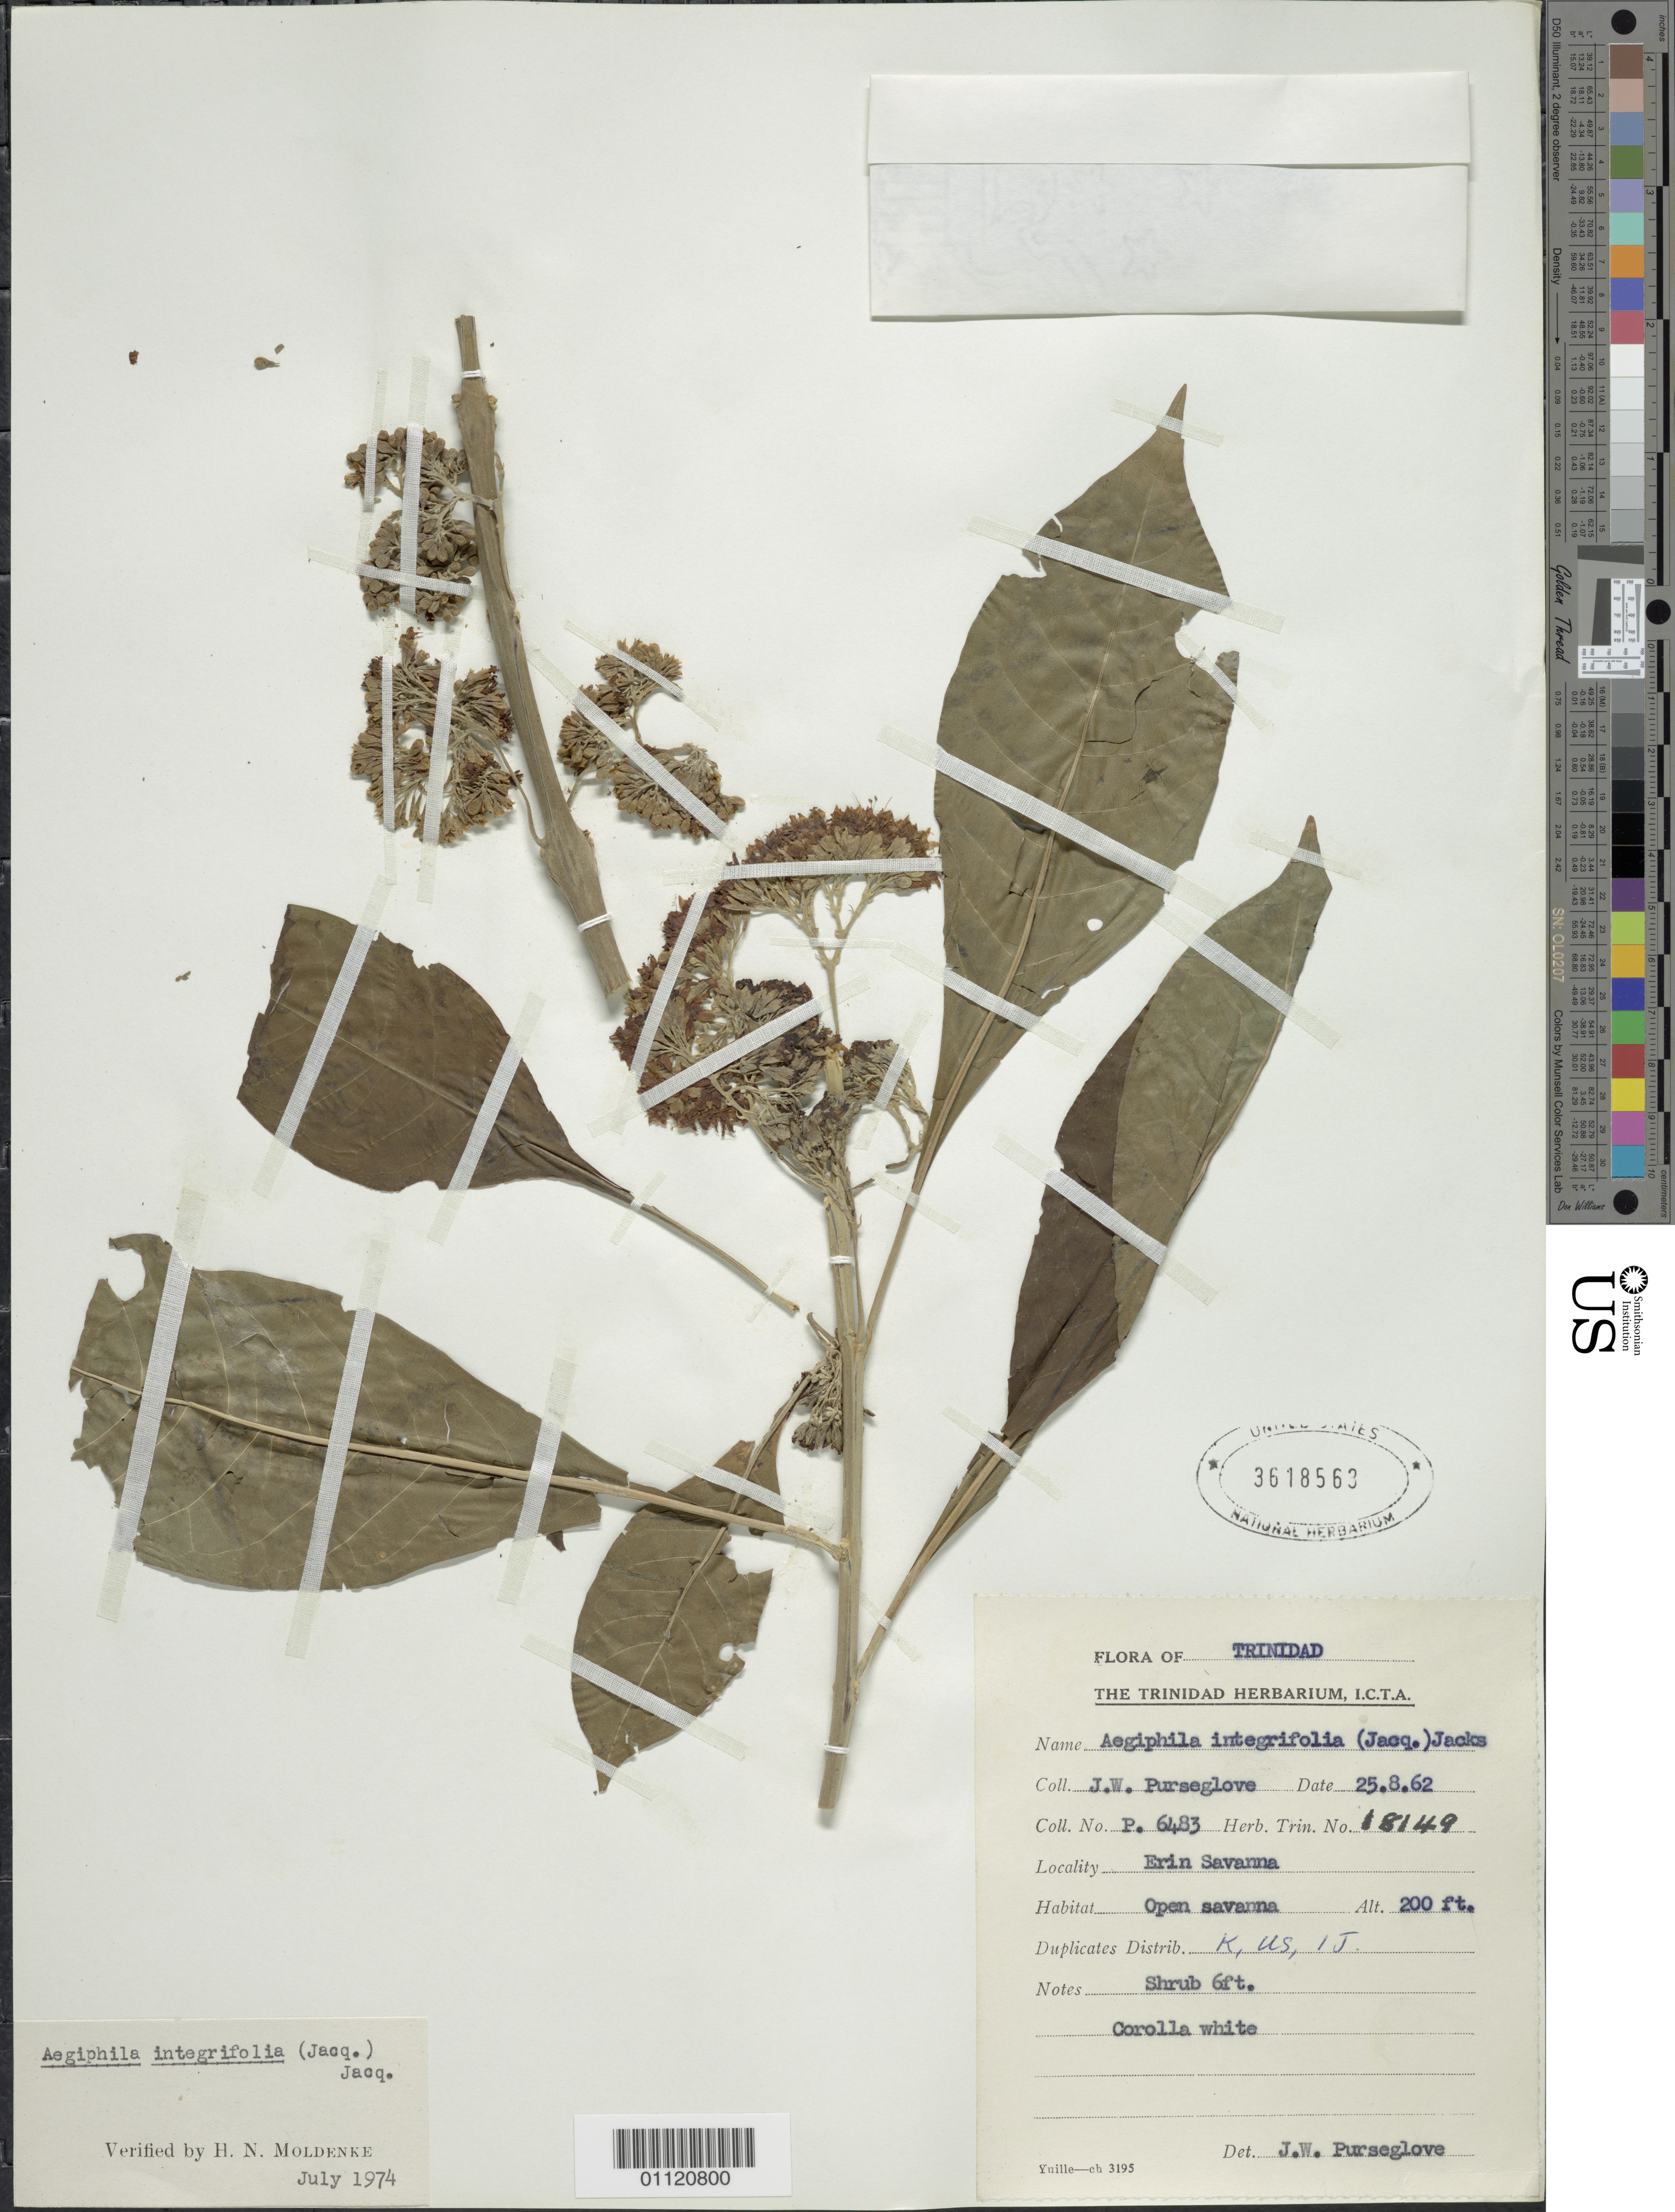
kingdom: Plantae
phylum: Tracheophyta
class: Magnoliopsida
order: Lamiales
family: Lamiaceae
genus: Aegiphila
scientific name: Aegiphila integrifolia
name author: (Jacq.) B.D. Jacks.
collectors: J. Purseglove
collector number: P.6483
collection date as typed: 25 Aug 1962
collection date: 1962-08-25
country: Trinidad and Tobago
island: Trinidad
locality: Erin Savanna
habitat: open savanna| Herb. Trin. No. 18149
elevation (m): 61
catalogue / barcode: US 3618563